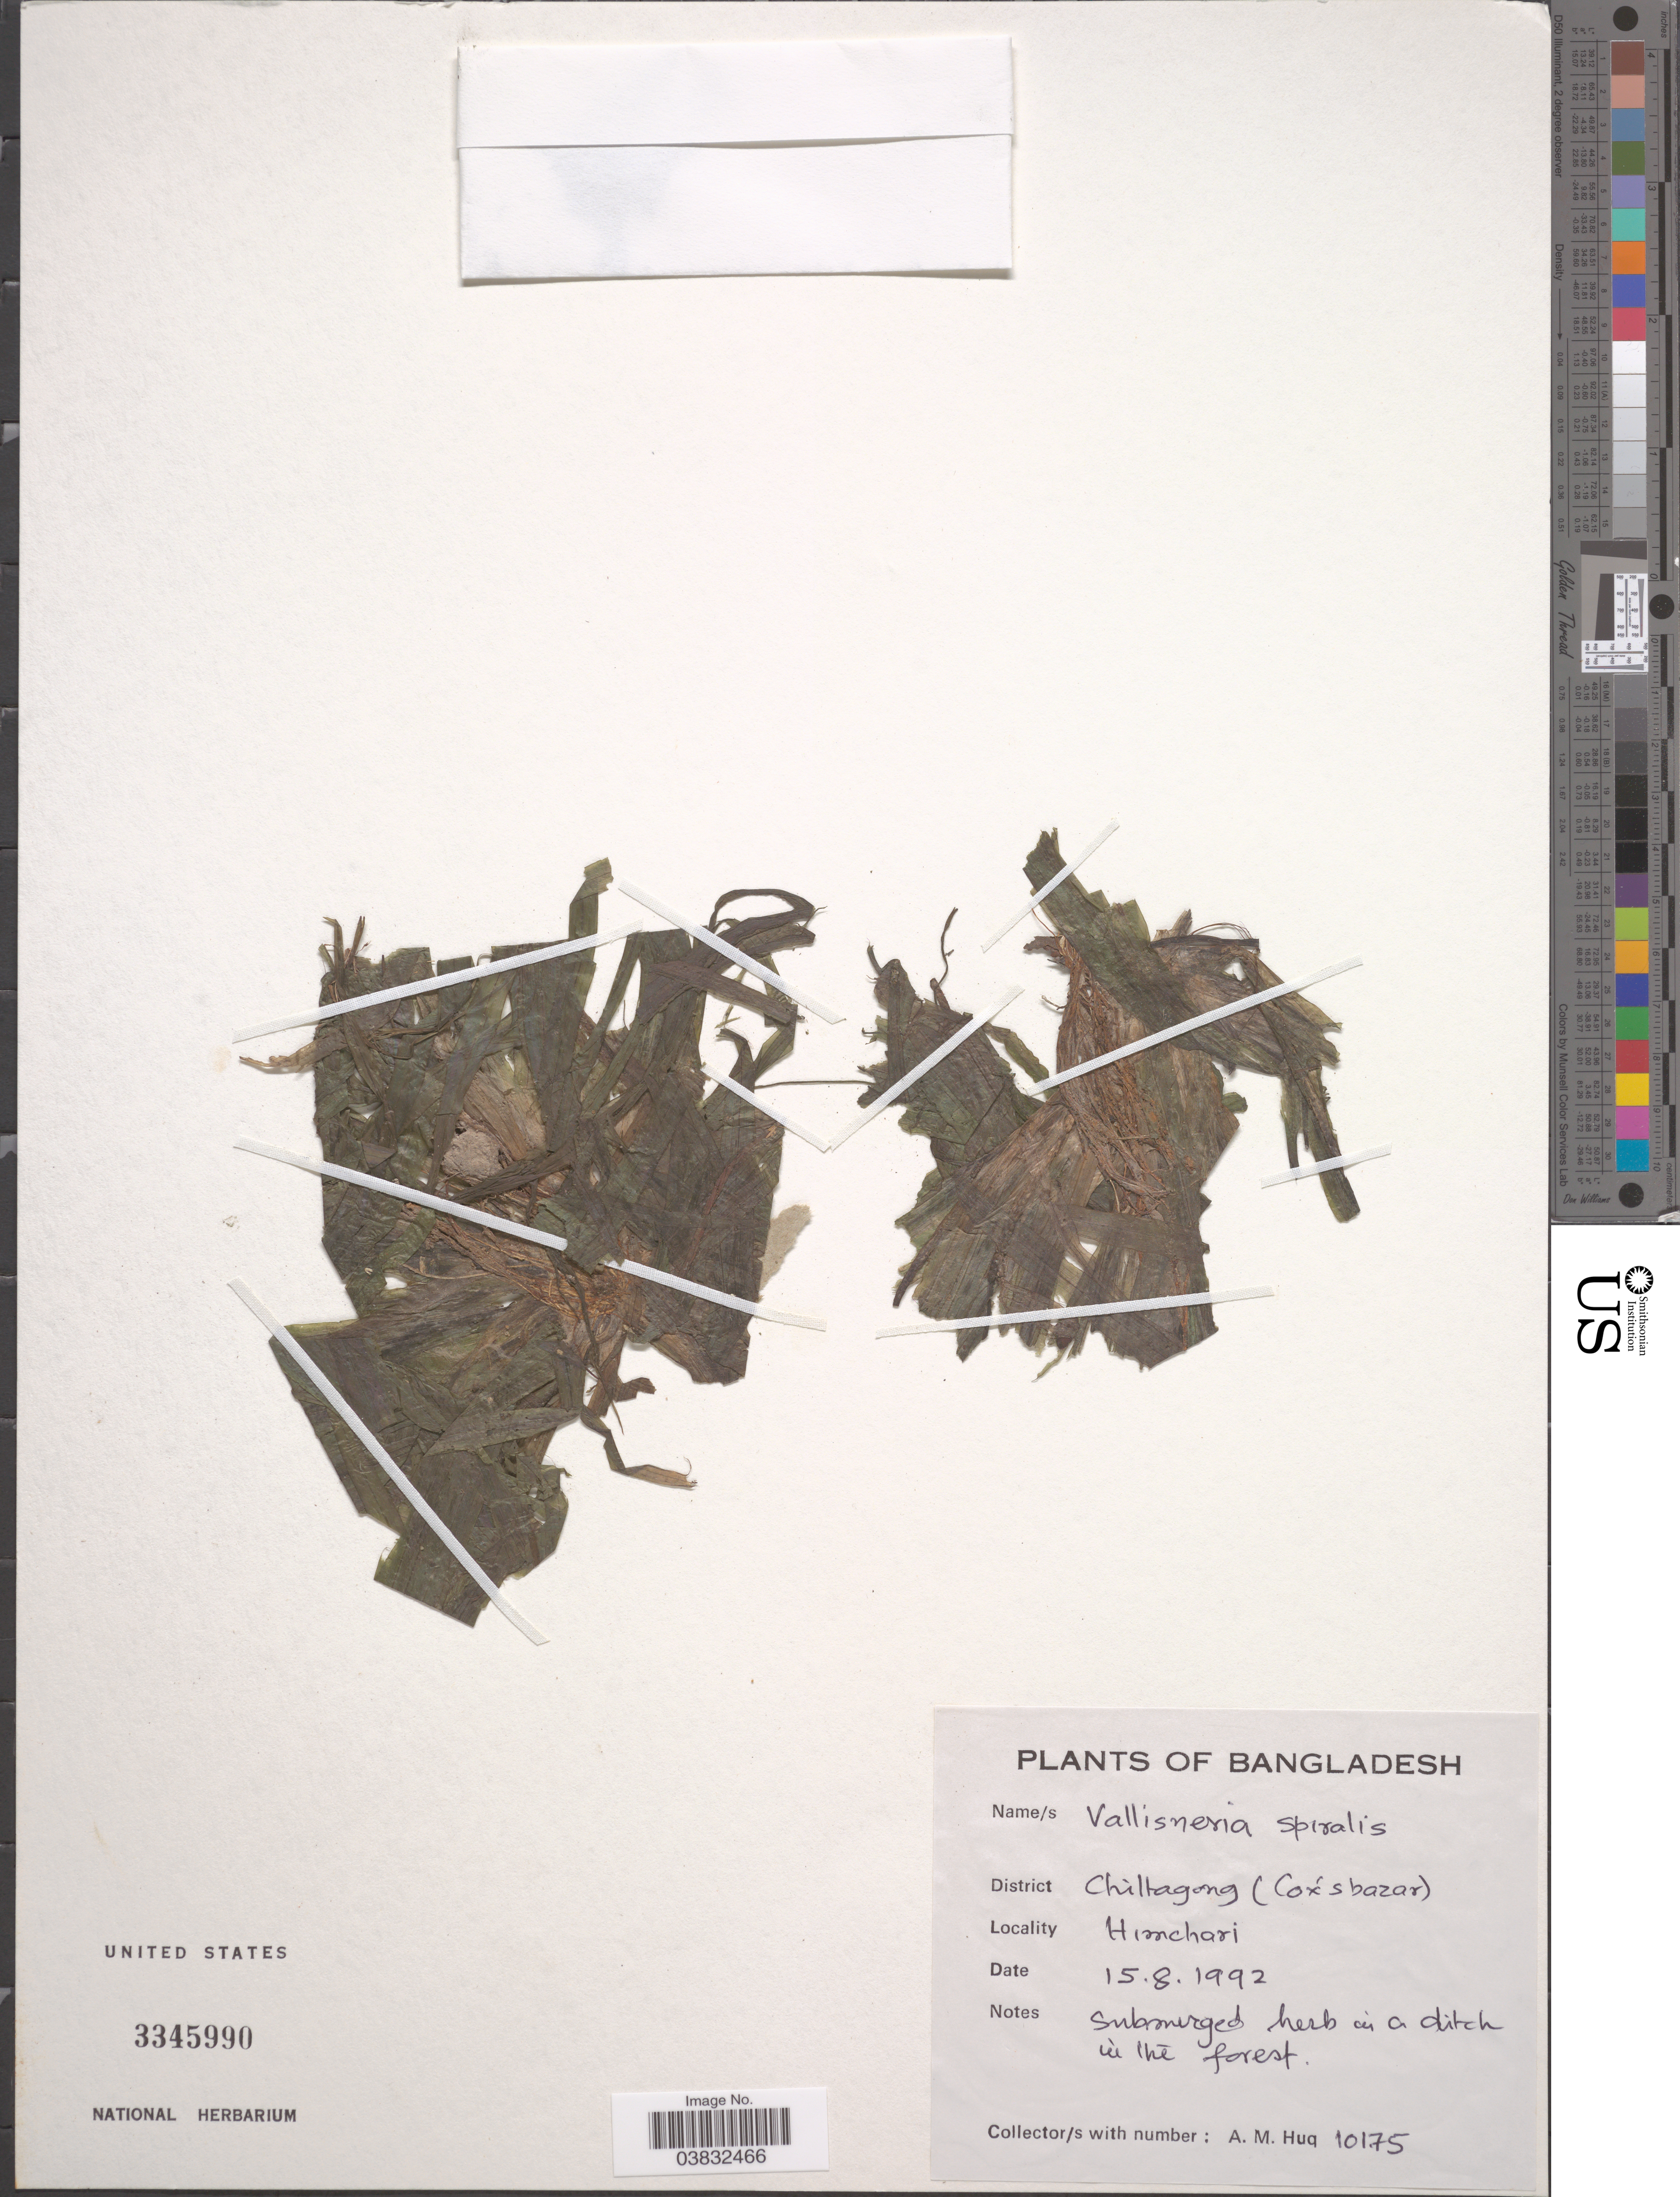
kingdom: Plantae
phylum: Tracheophyta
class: Liliopsida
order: Alismatales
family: Hydrocharitaceae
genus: Vallisneria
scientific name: Vallisneria spiralis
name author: L.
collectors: A. M. Huq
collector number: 10175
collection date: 1992-08-15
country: Bangladesh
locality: District Chiltagong (Cox'sbazar). Himchari.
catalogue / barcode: US 3345990